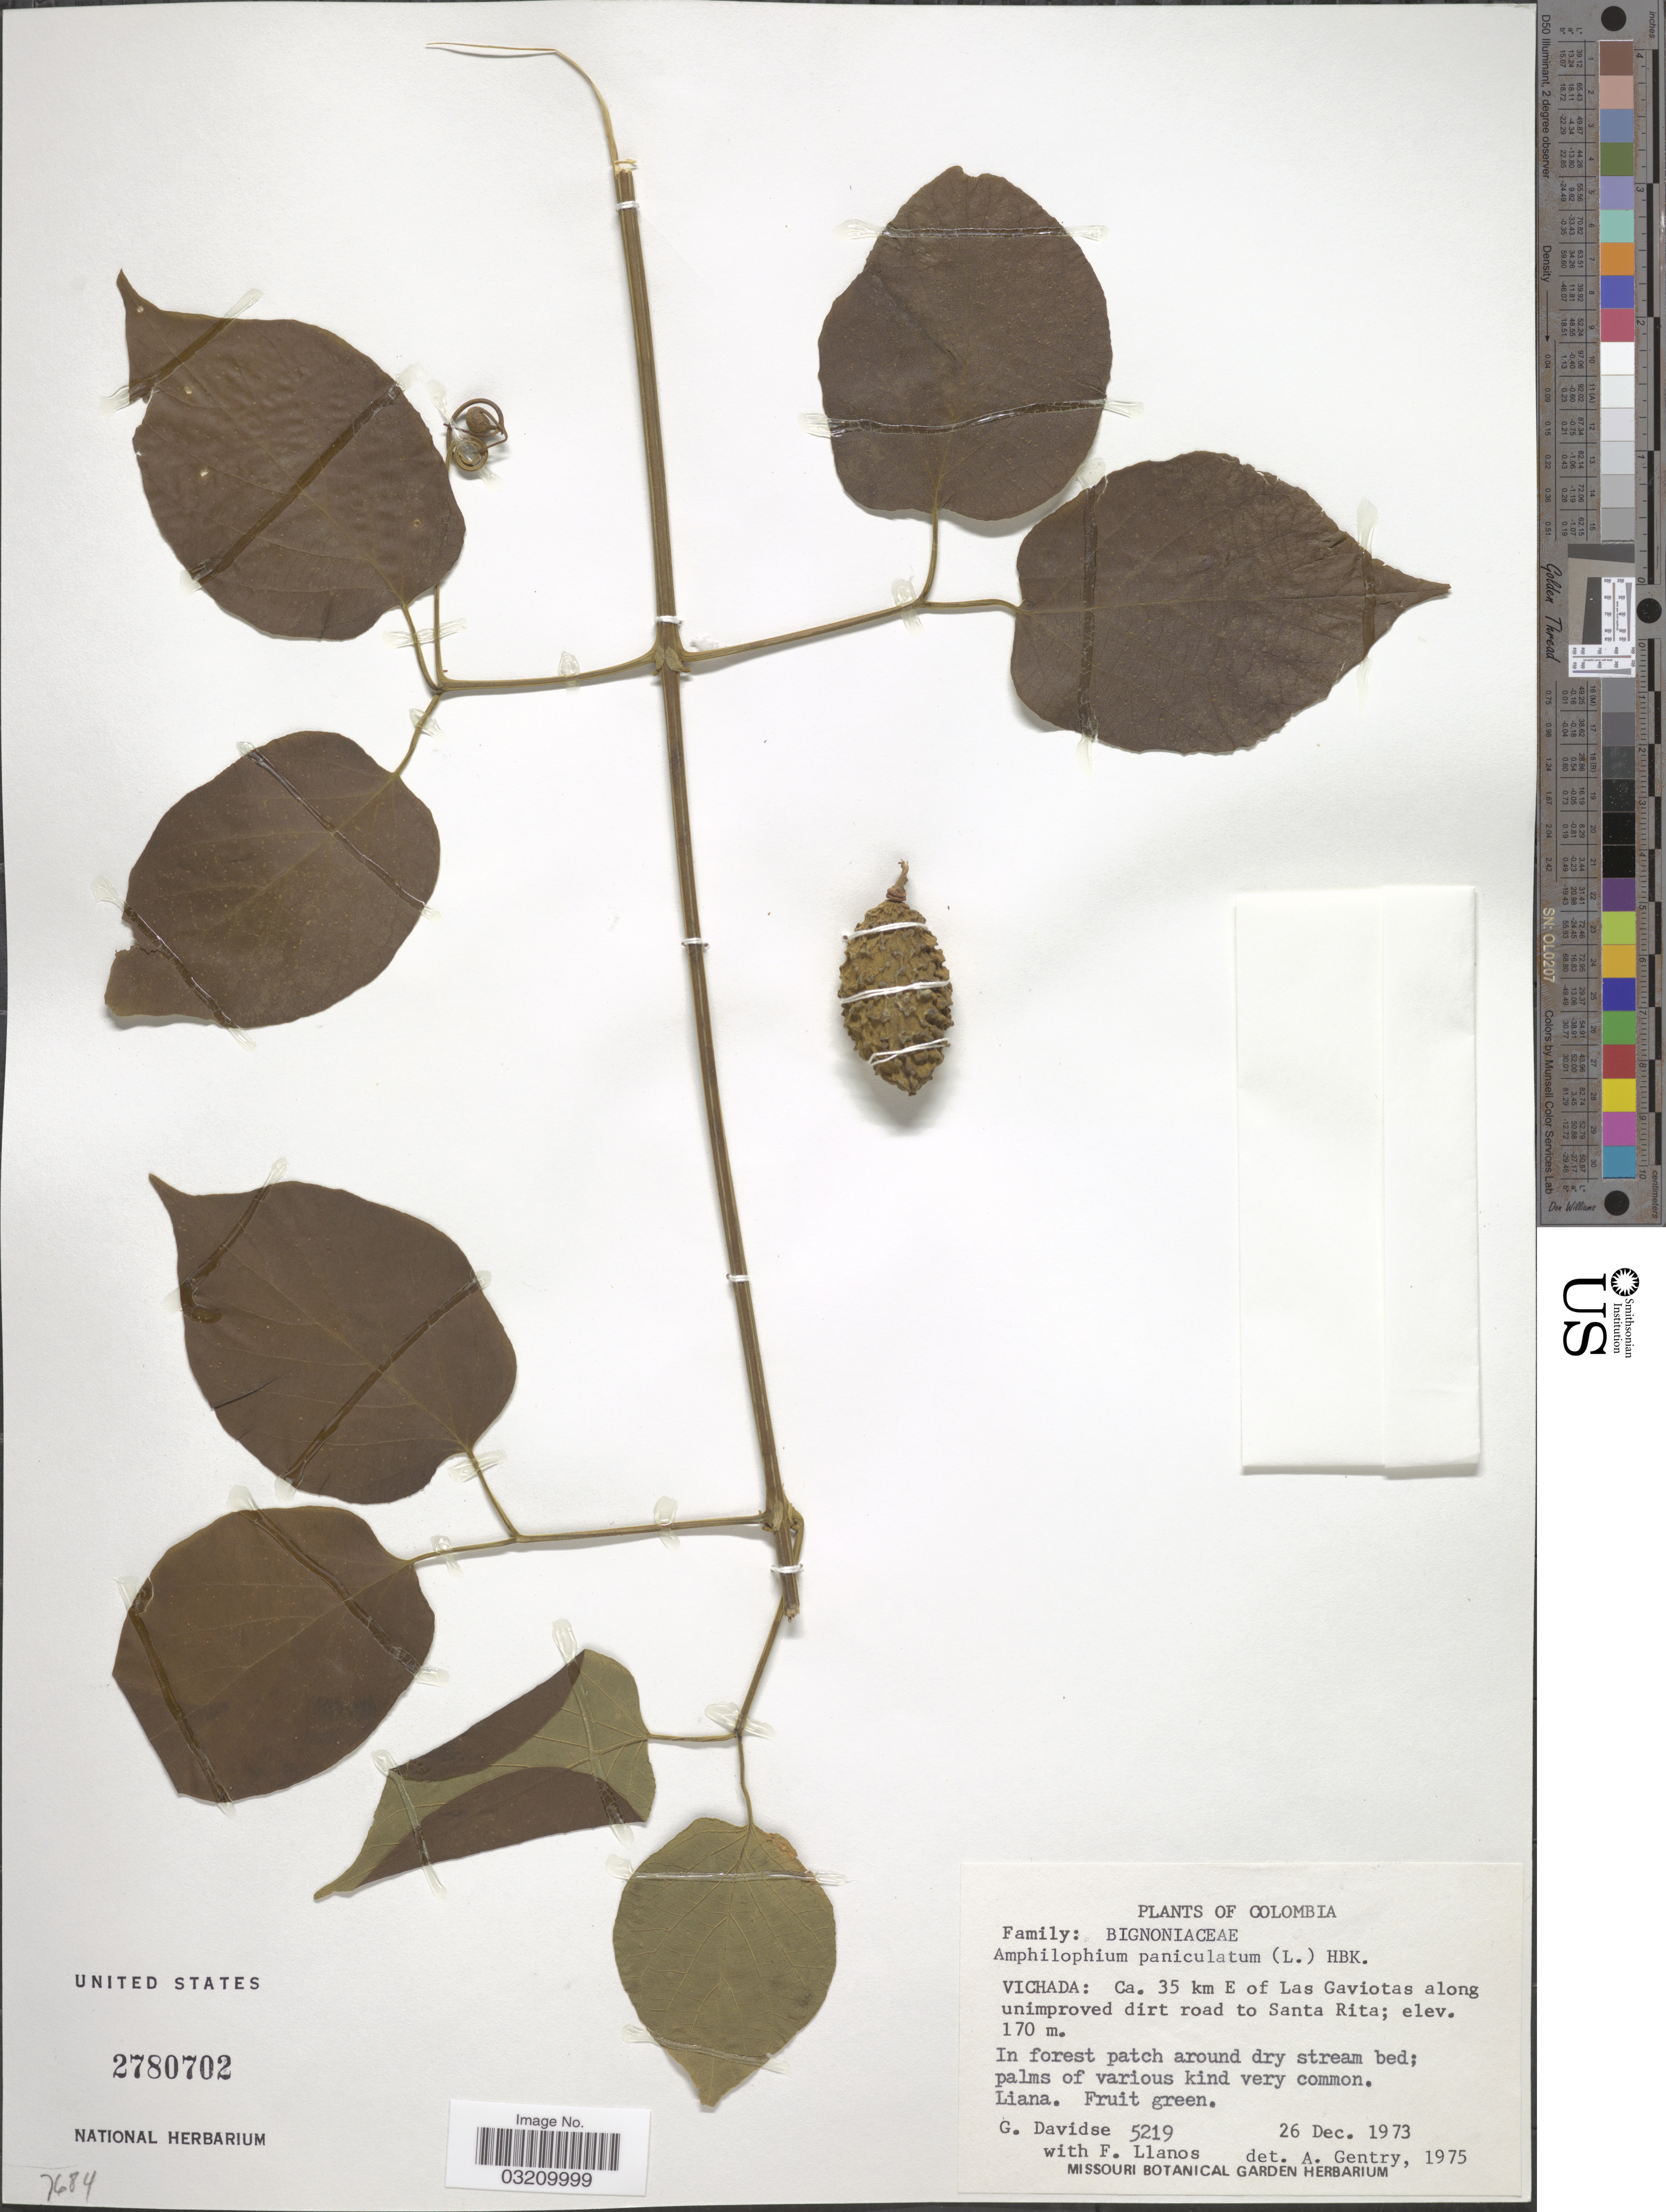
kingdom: Plantae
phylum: Tracheophyta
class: Magnoliopsida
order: Lamiales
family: Bignoniaceae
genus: Amphilophium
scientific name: Amphilophium paniculatum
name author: (L.) Kunth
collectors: G. Davidse & F. Llanos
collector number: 5219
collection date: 1973-12-26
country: Colombia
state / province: Vichada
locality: Ca. 35 km E of Las Gaviotas along unimproved dirt road to Santa Rita.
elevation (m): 170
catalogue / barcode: US 2870702